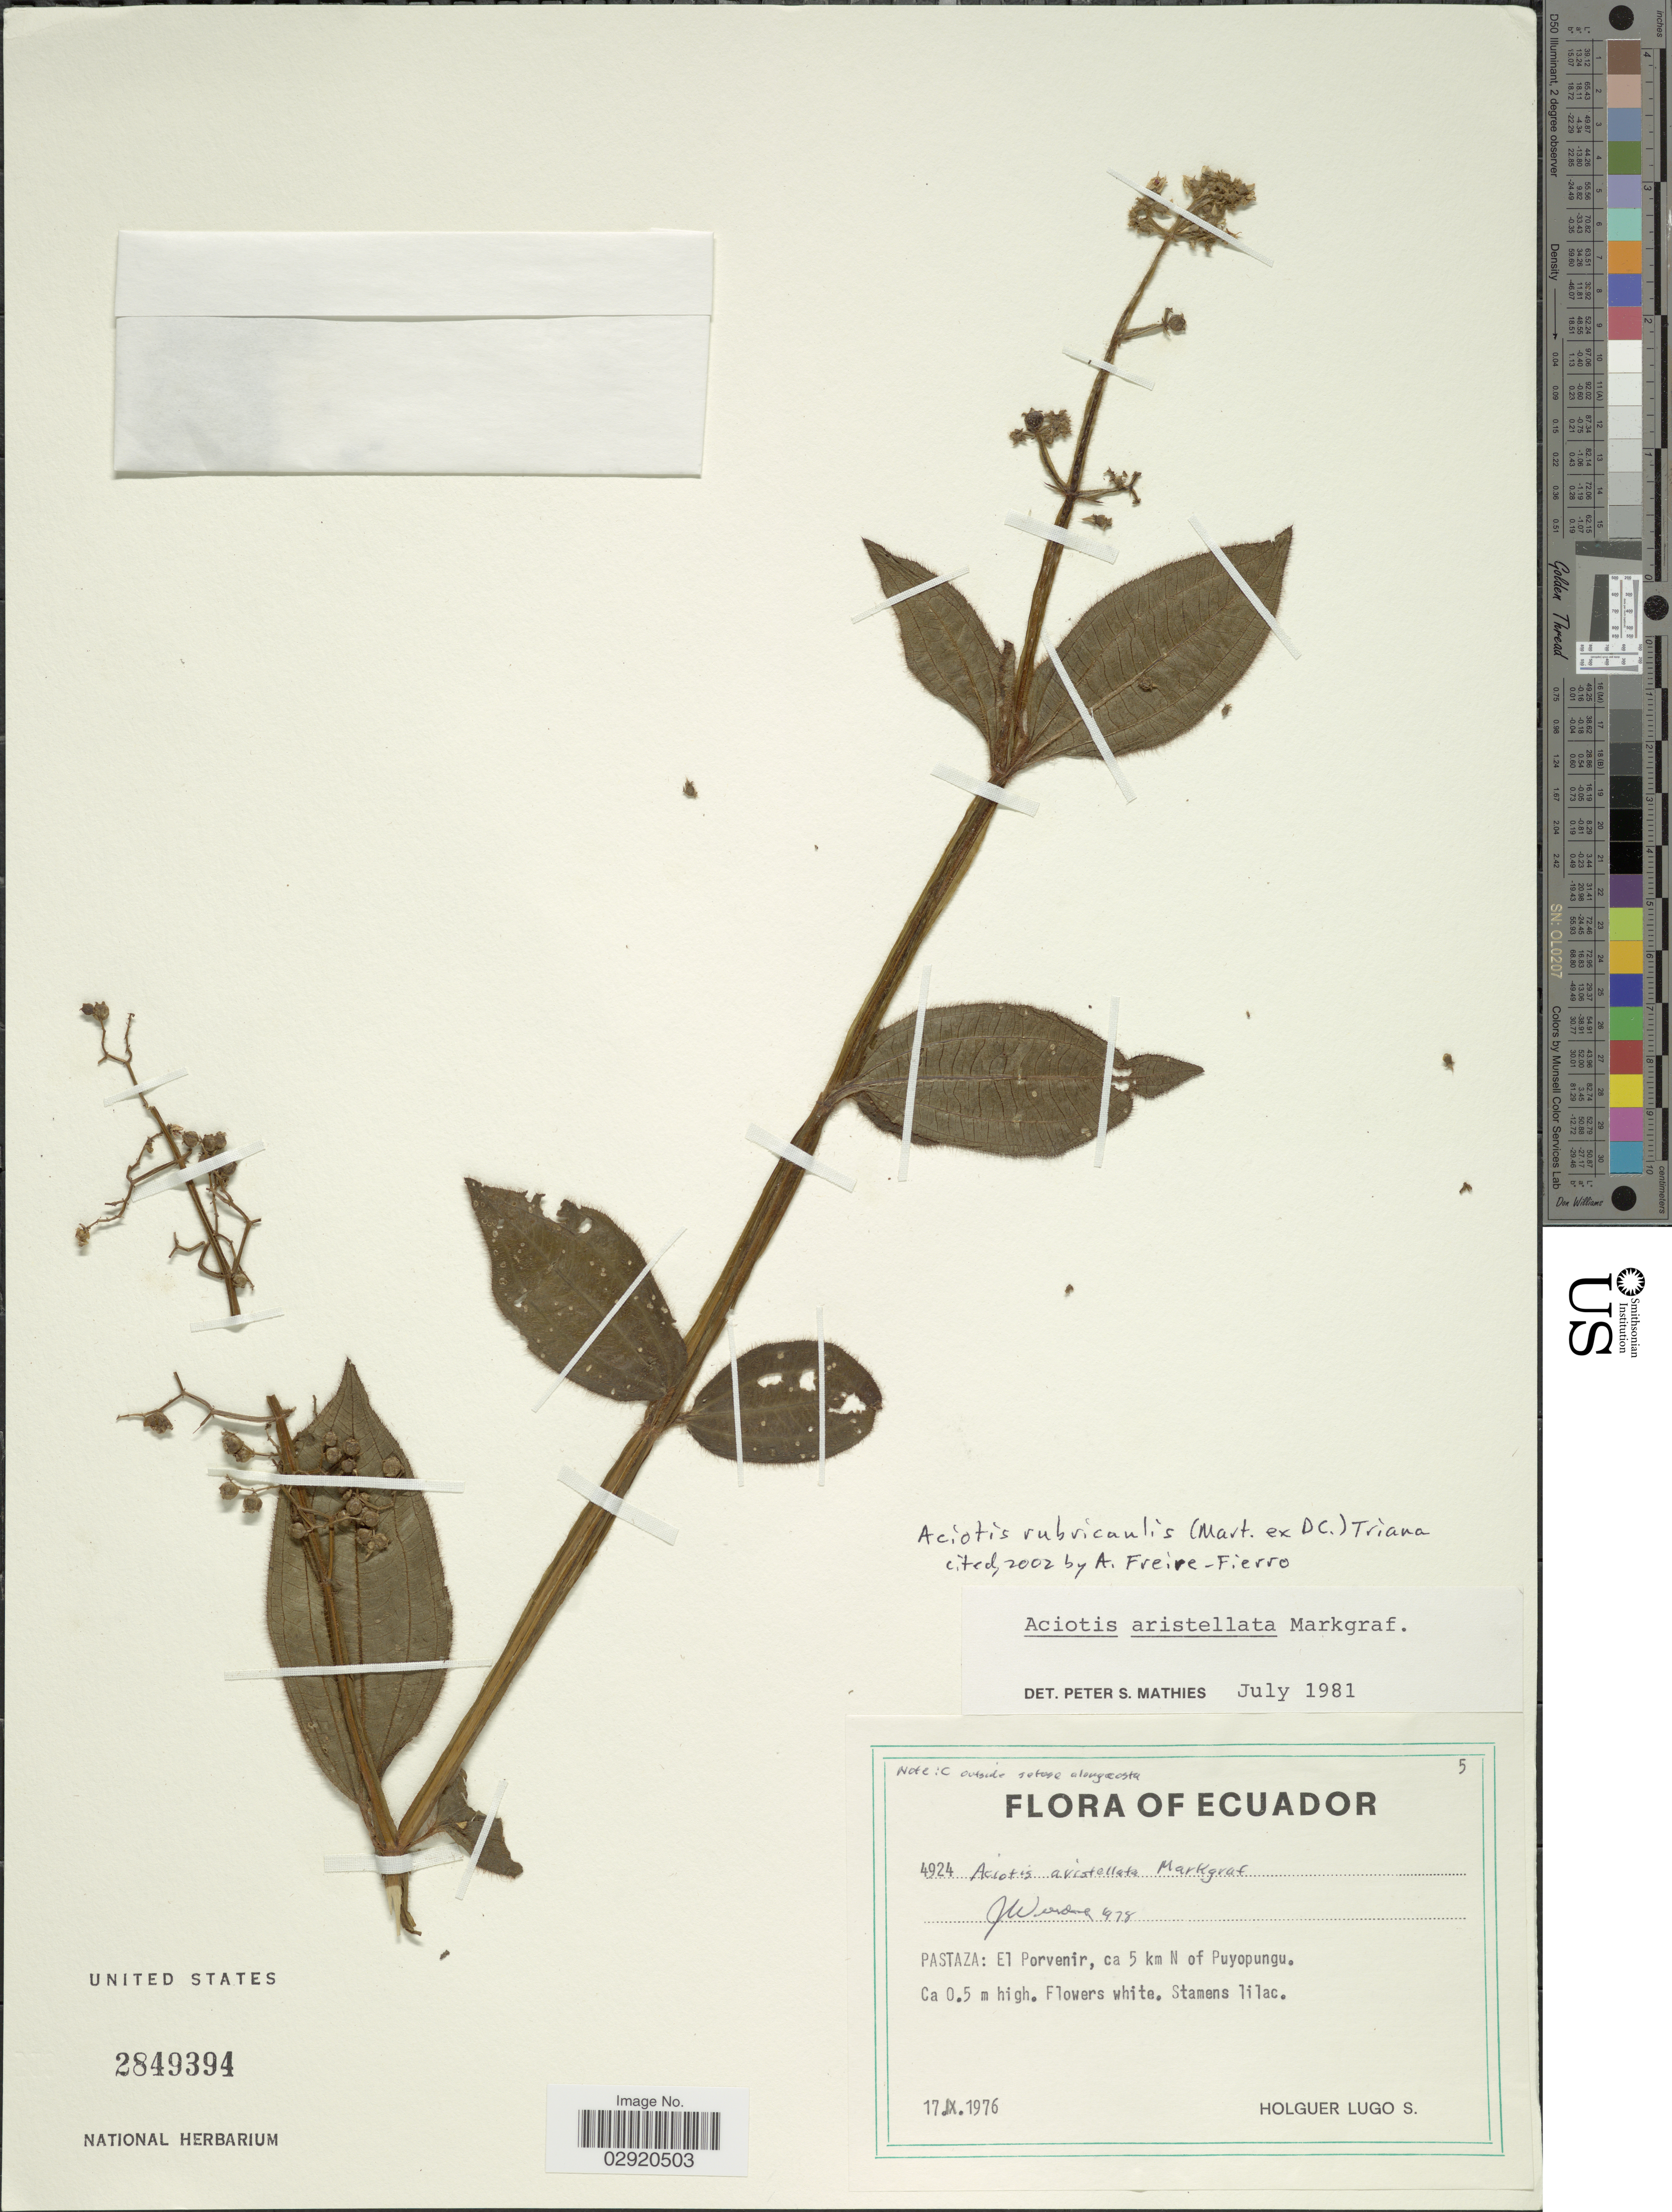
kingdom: Plantae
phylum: Tracheophyta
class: Magnoliopsida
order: Myrtales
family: Melastomataceae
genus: Aciotis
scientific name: Aciotis rubricaulis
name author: (Mart. ex DC.) Triana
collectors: H. Lugo S.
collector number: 4924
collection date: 1976-09-17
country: Ecuador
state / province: Pastaza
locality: El Porvenir, ca 5 km N of Puyopungu.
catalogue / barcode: US 2849394